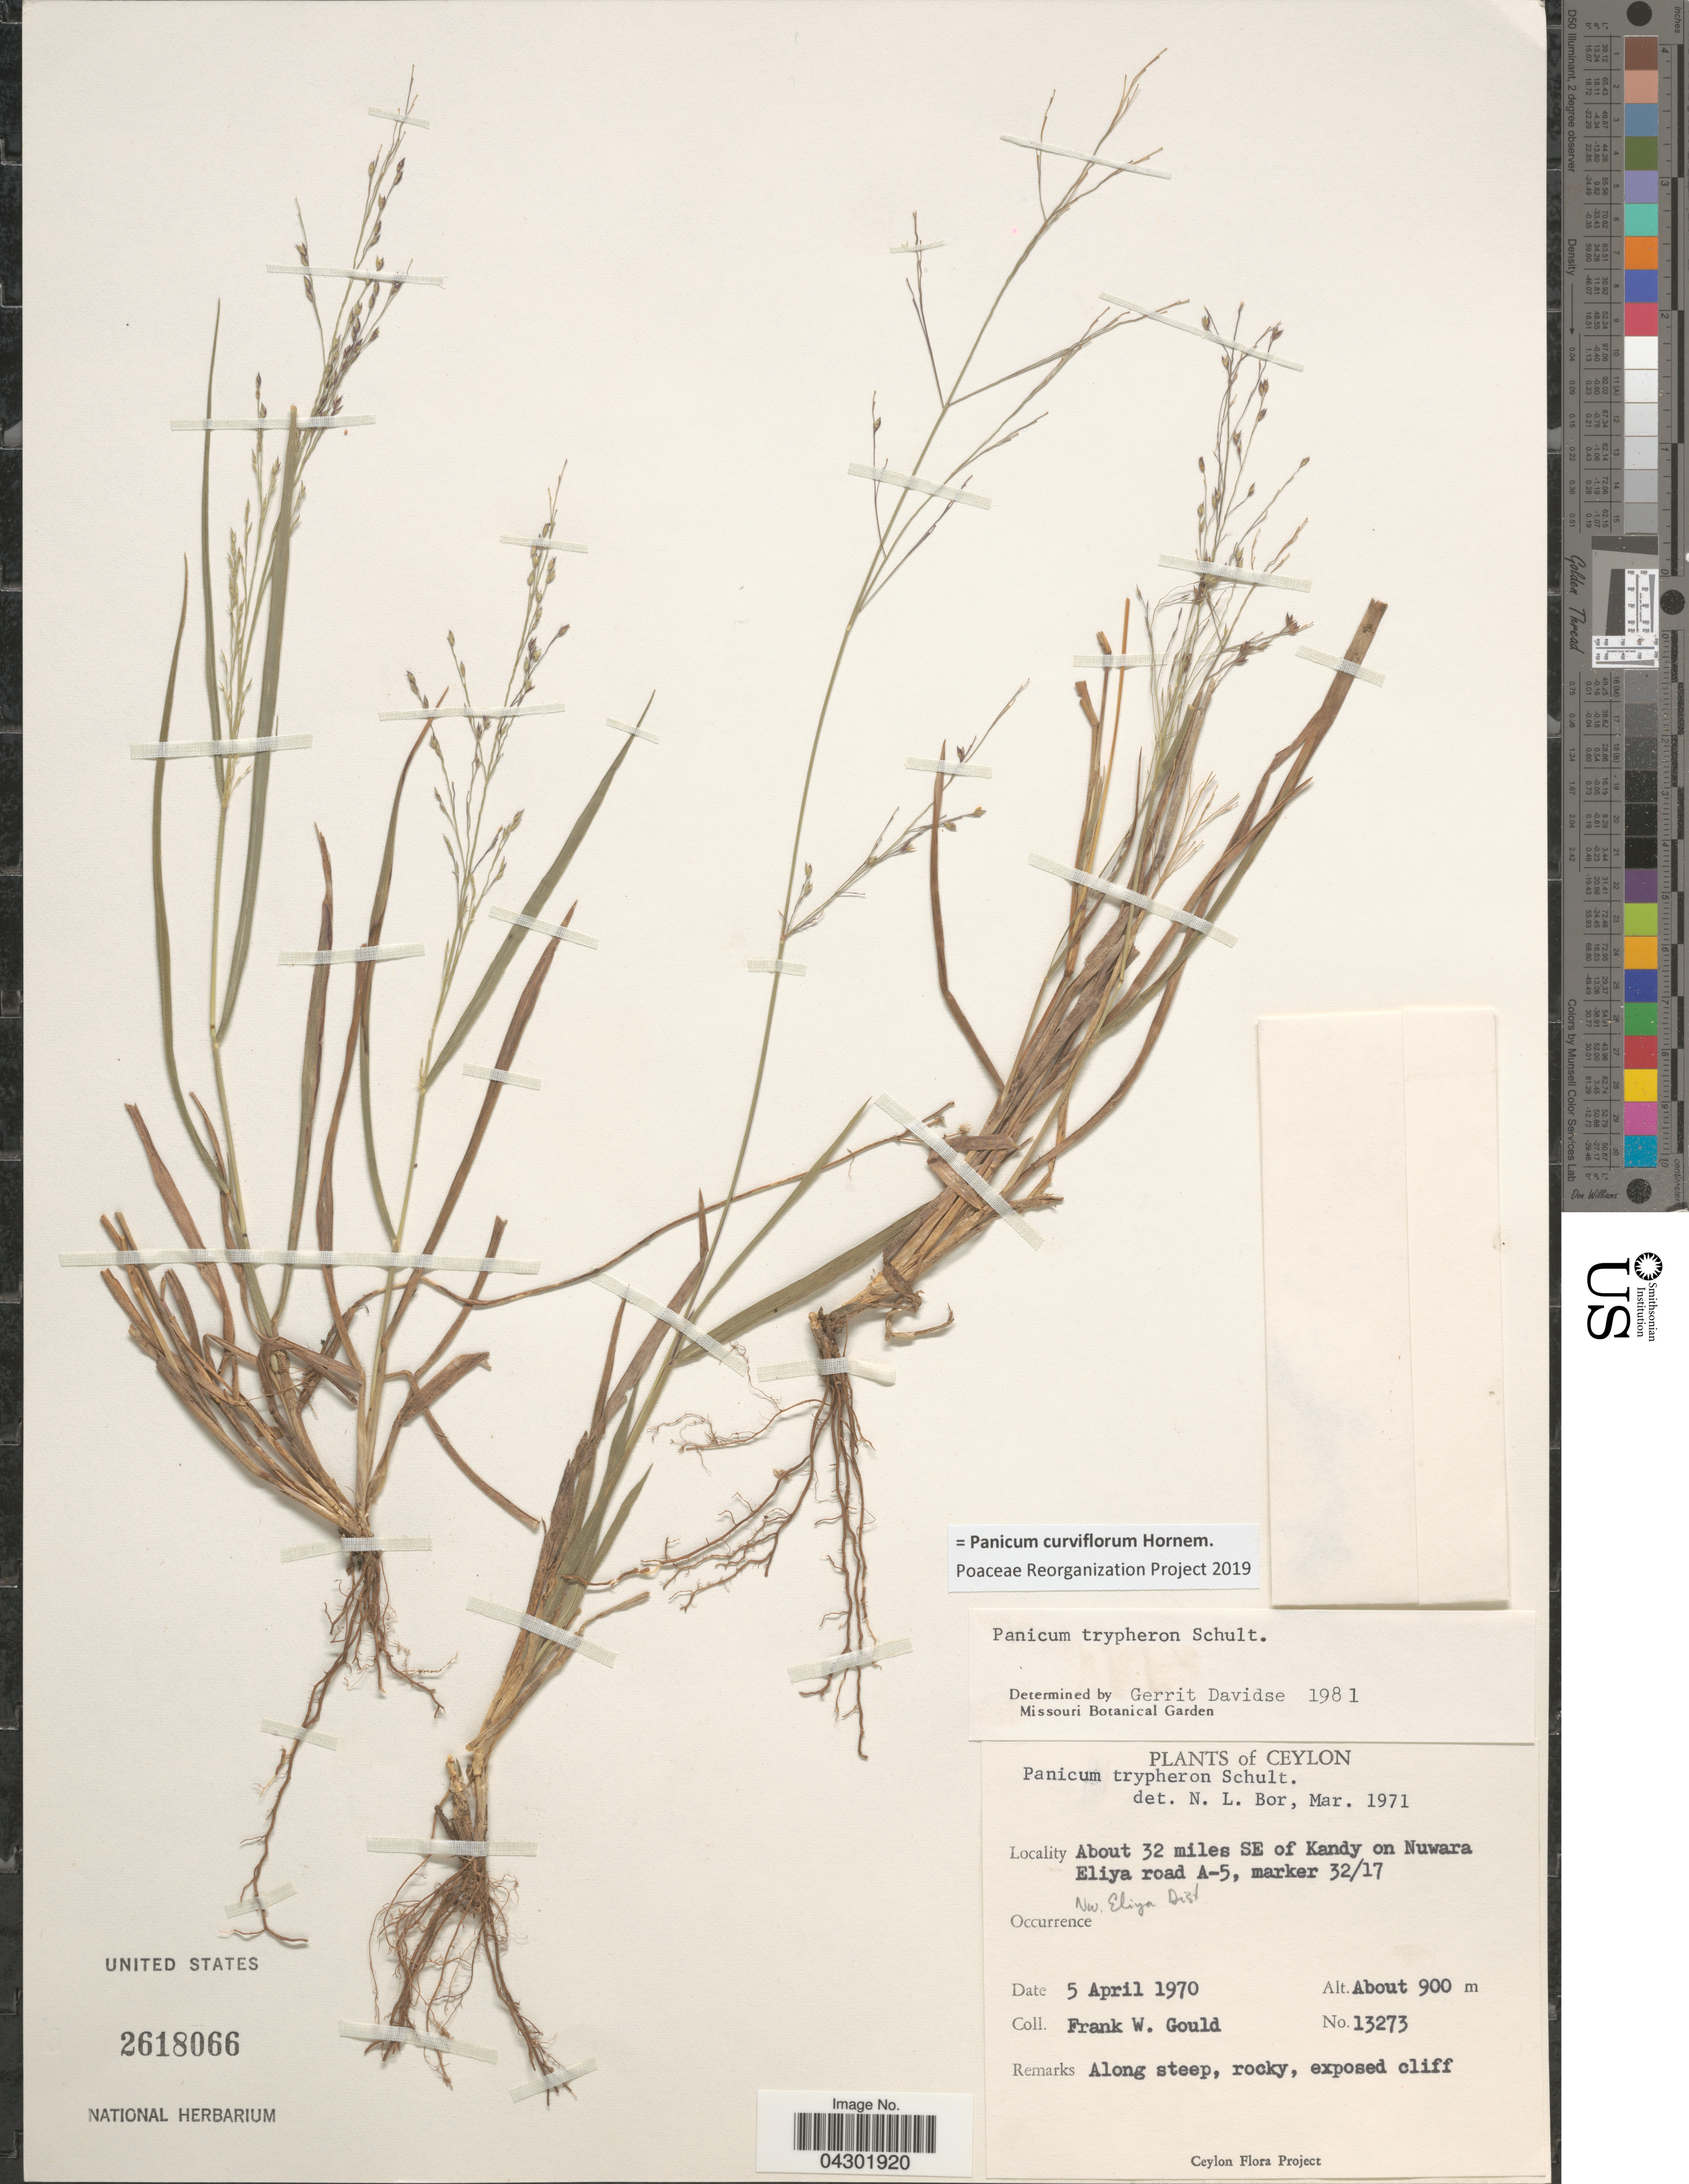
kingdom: Plantae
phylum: Tracheophyta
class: Liliopsida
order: Poales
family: Poaceae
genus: Panicum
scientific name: Panicum curviflorum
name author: Hornem.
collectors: F. W. Gould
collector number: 13273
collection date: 1970-04-05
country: Sri Lanka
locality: Ceylon. About 32 miles SE of Kandy on Nuwara Eliya road A-5, marker 32/17. Nw. Eliya Dist. Along steep, rocky, exposed cliff.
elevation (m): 900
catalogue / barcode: US 2618066